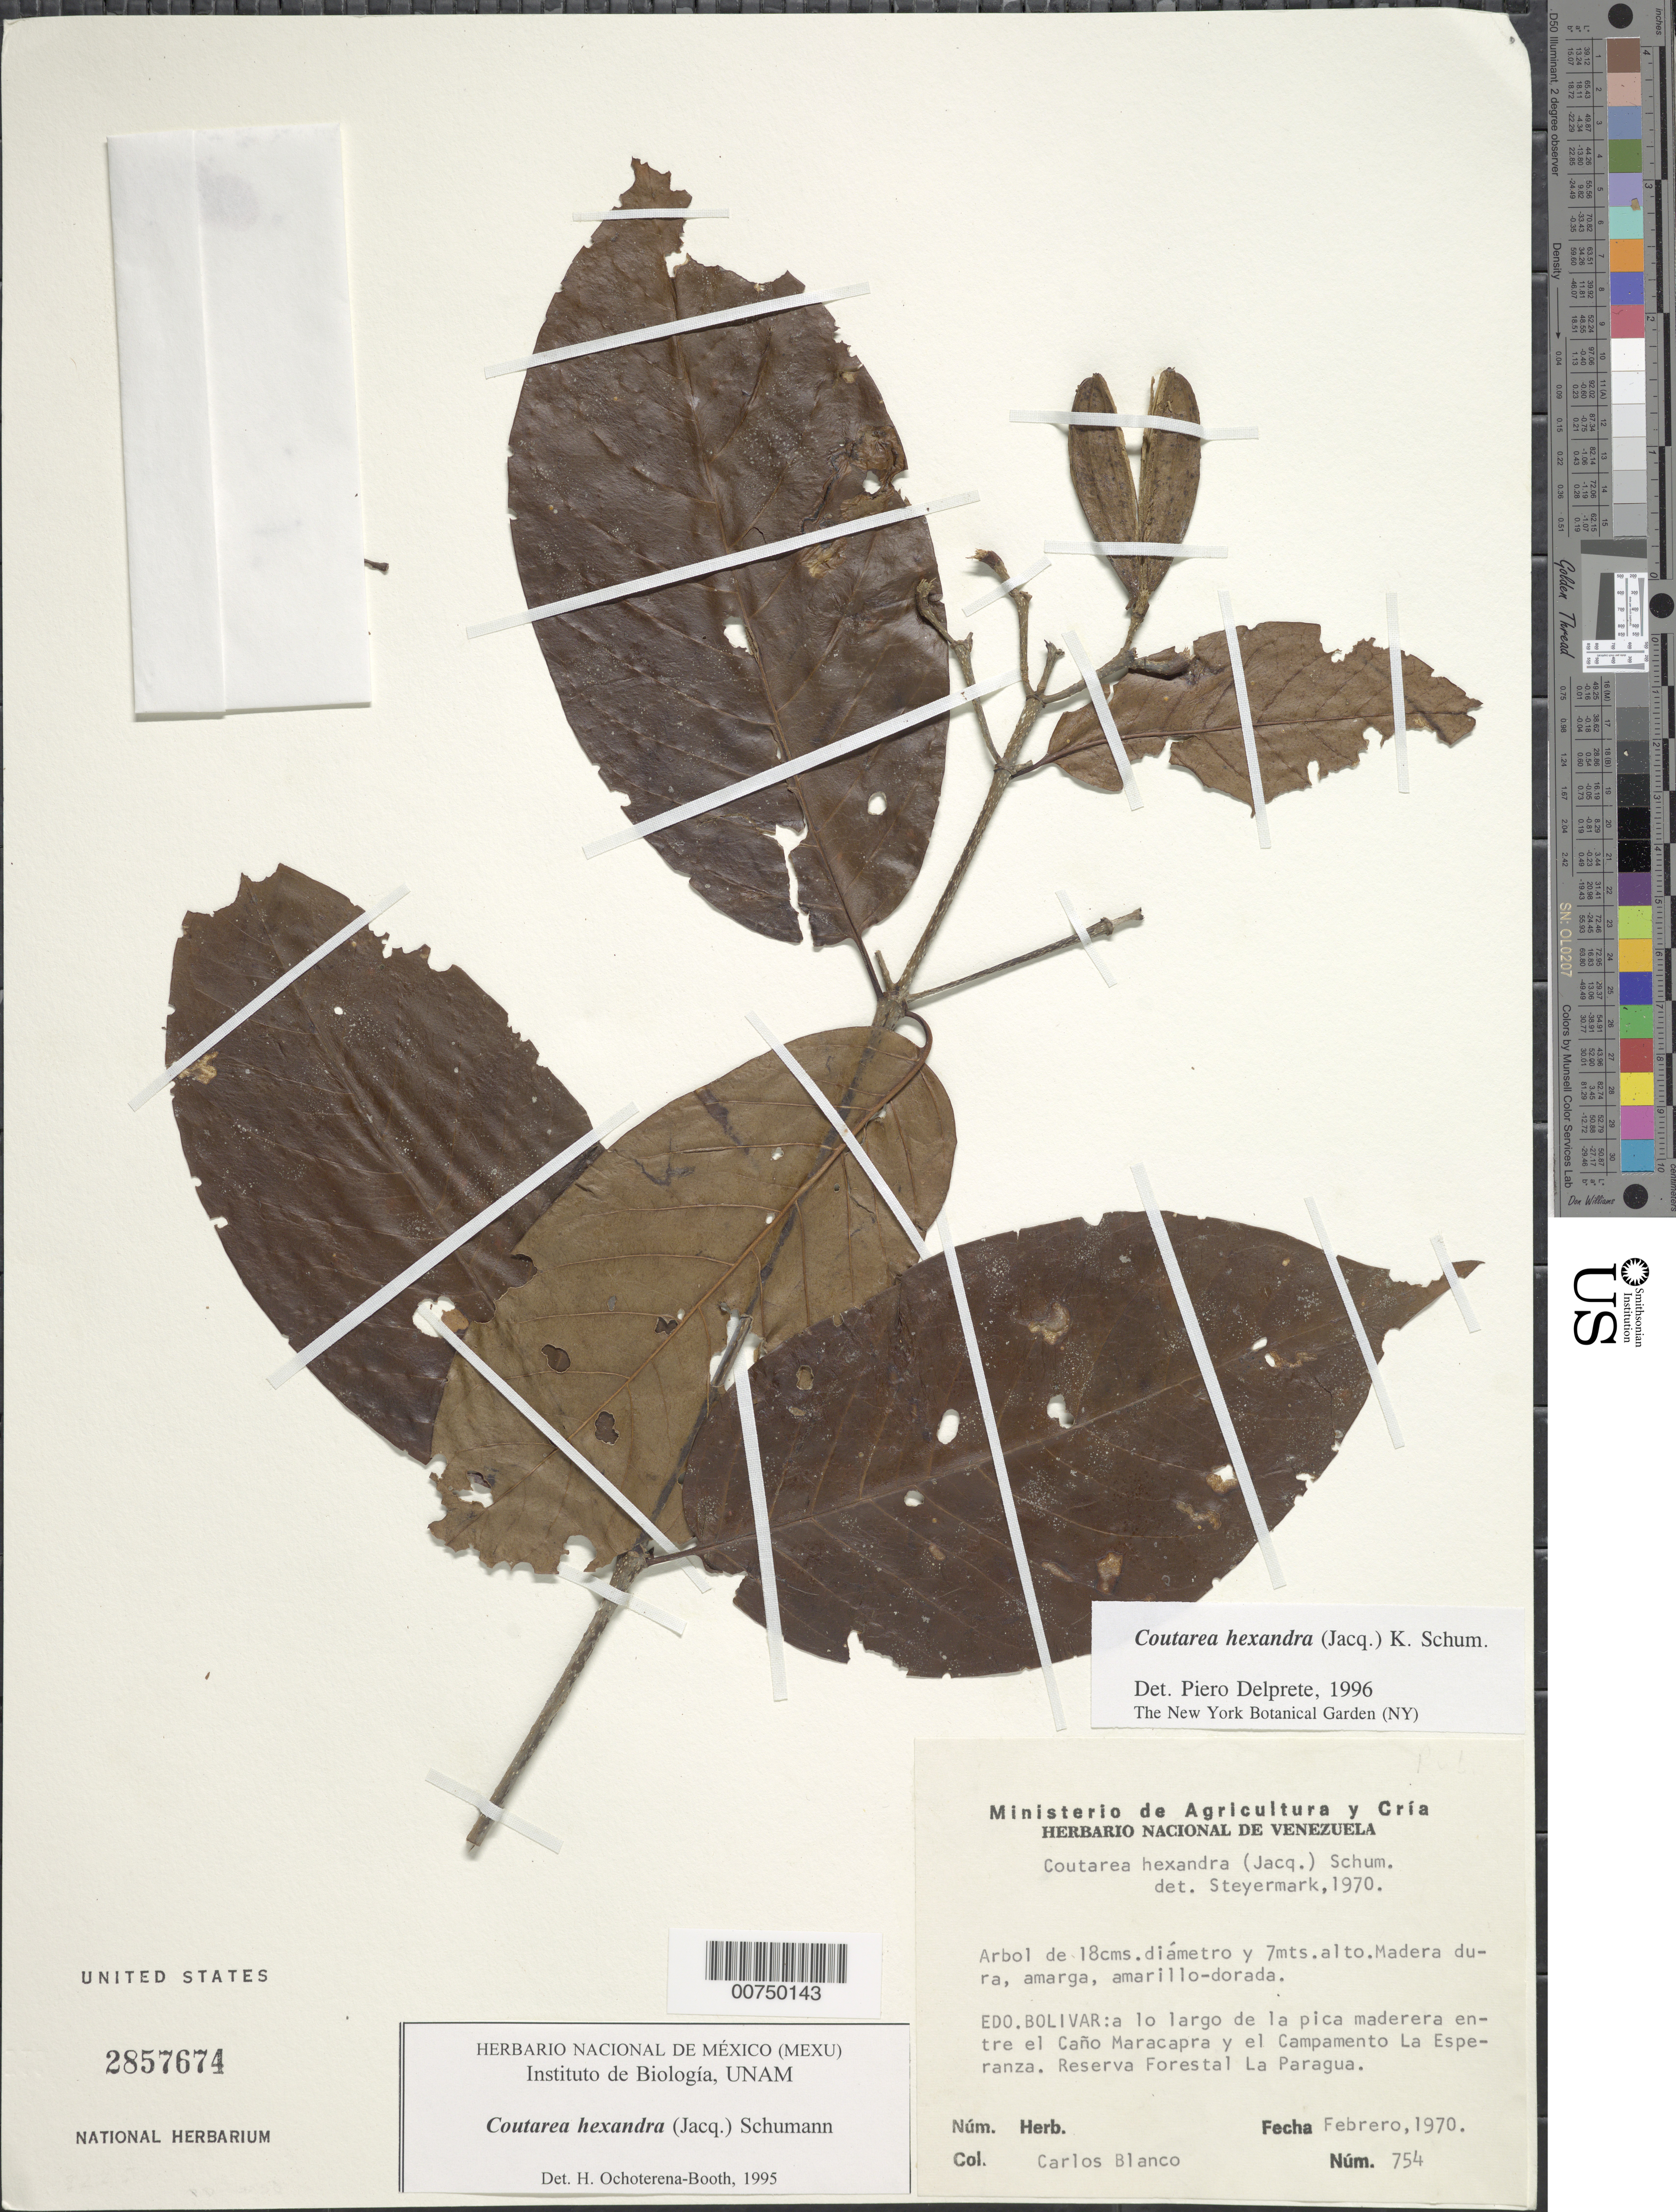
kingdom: Plantae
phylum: Tracheophyta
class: Magnoliopsida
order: Gentianales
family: Rubiaceae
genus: Coutarea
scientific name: Coutarea hexandra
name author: (Jacq.) K. Schum.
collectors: C. Blanco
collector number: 754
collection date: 1970-02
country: Venezuela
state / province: Bolivar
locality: Edo. Bolivar: a lo largo de la pica maderera entre el Cano Maracapra y el Campamento La Esperanza. Reserva Florestal La Paragua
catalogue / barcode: US 2857674